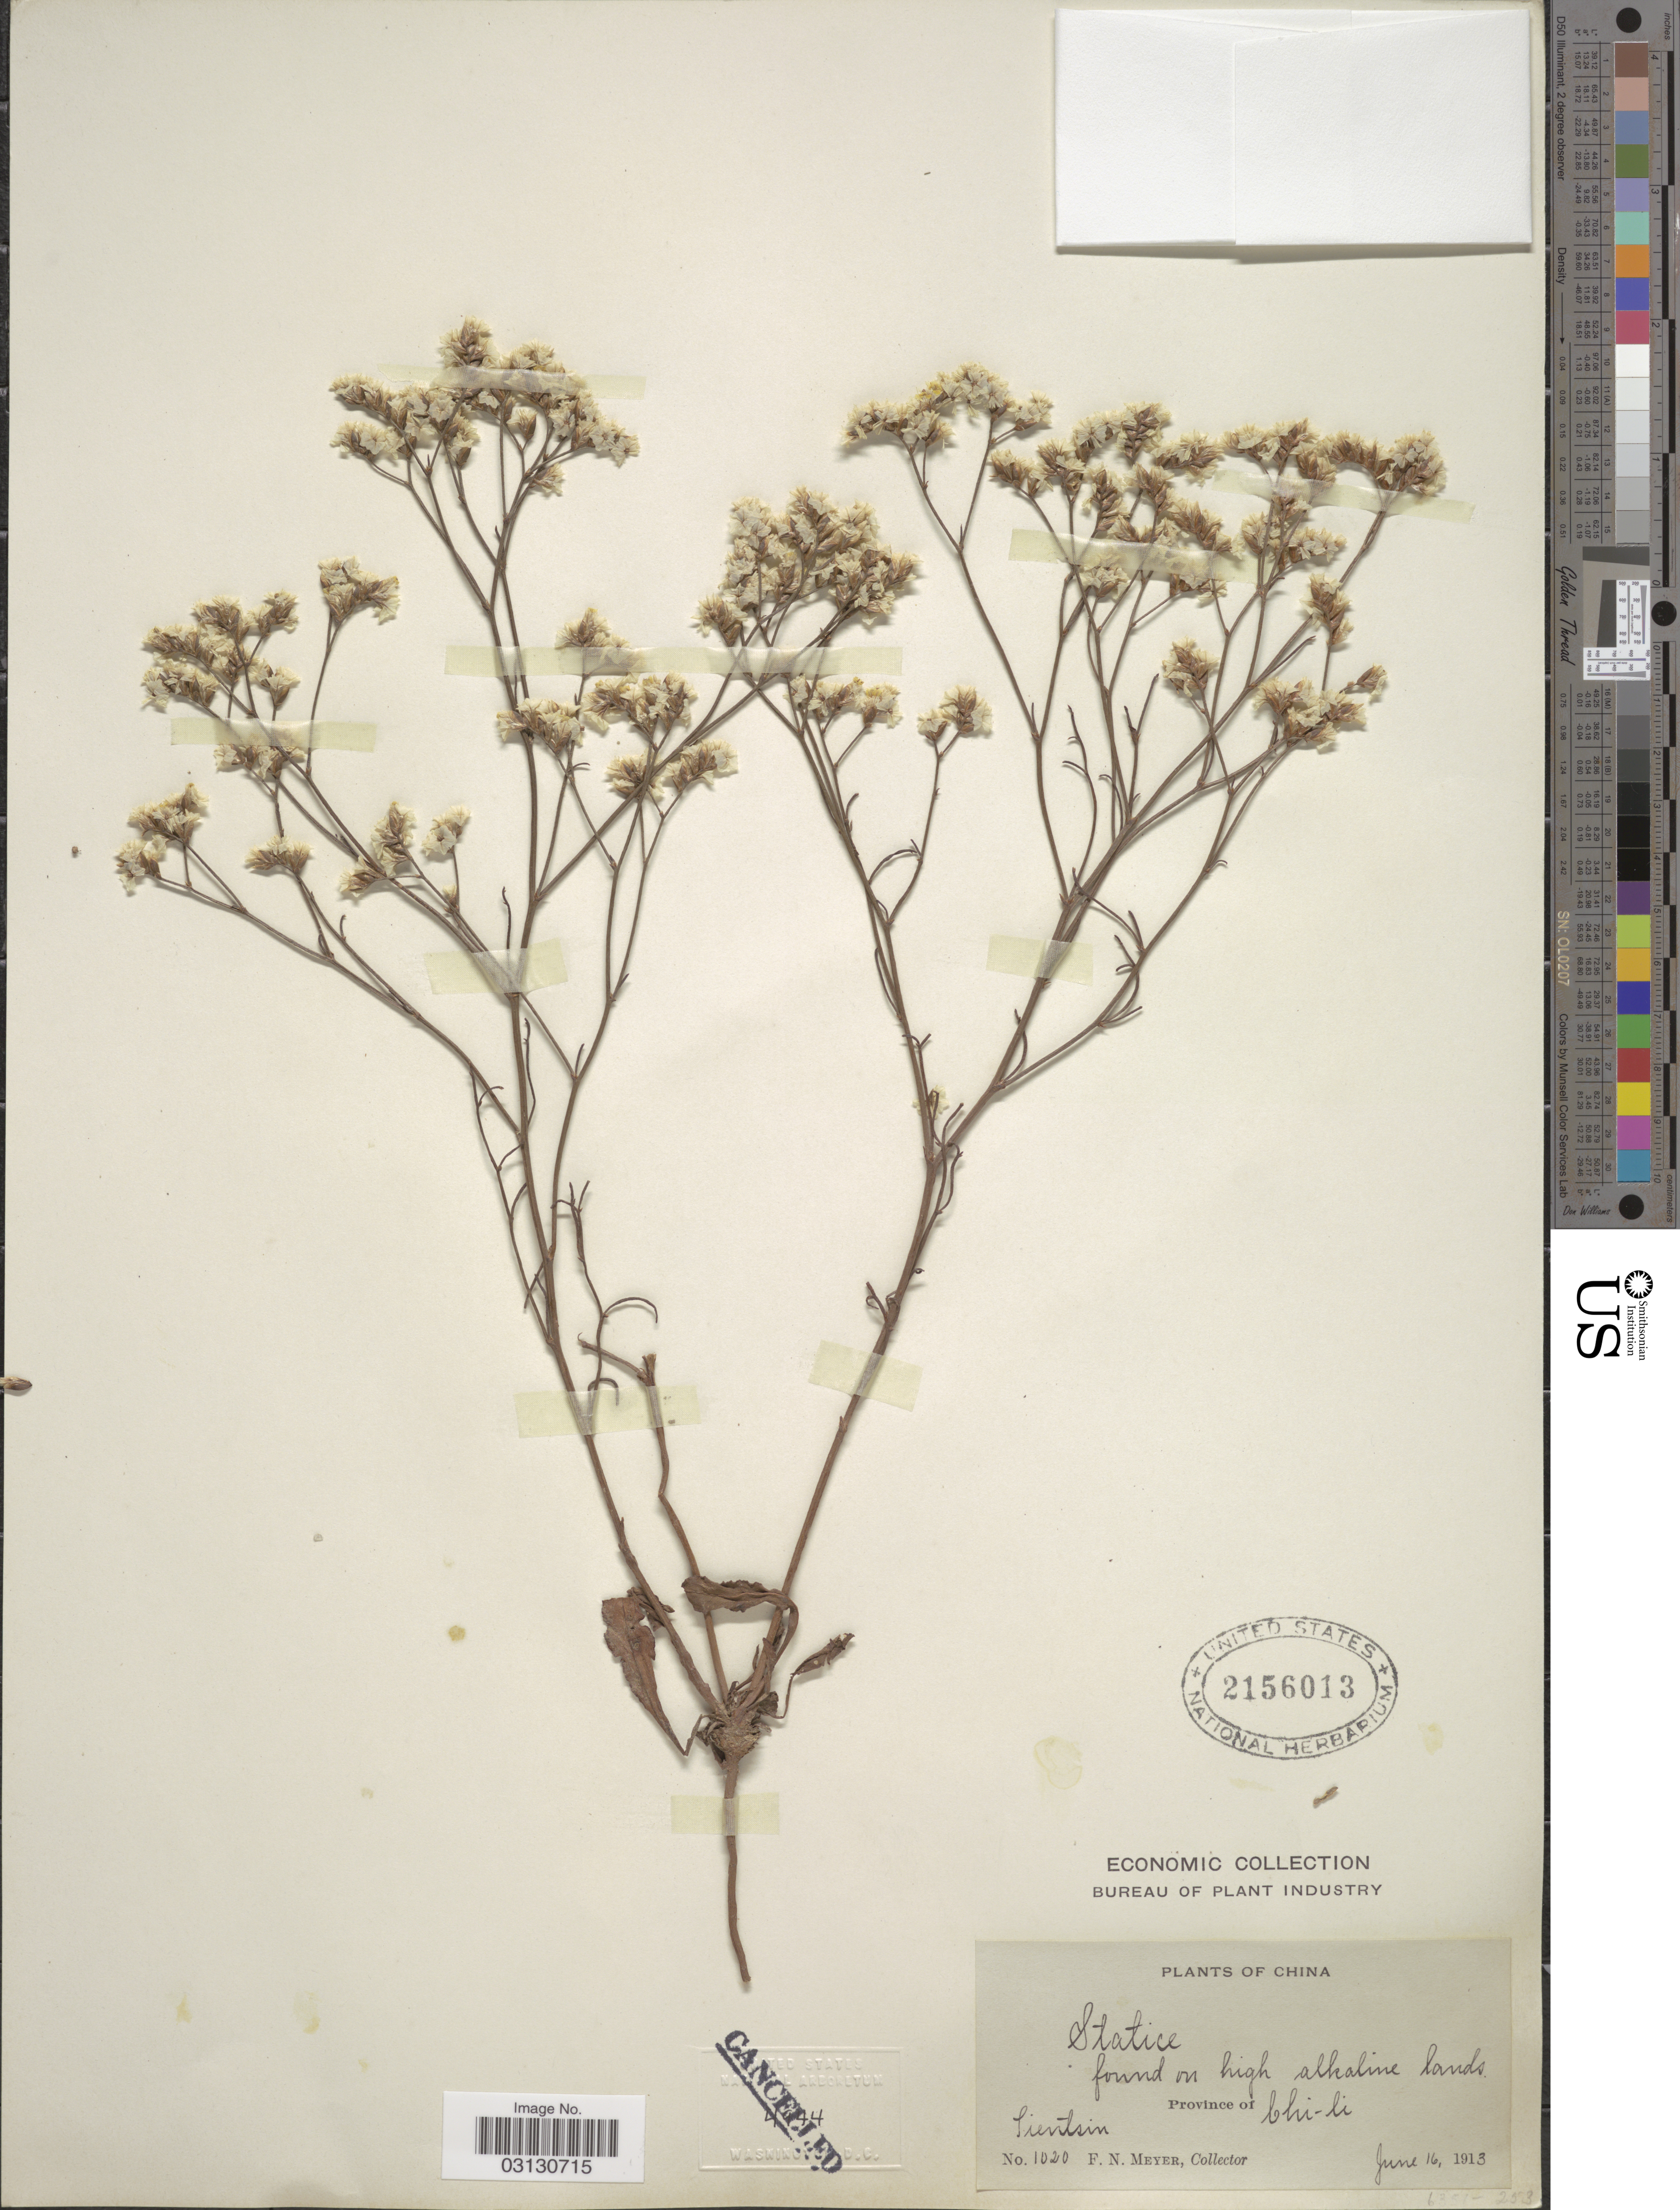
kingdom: Plantae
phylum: Tracheophyta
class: Magnoliopsida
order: Caryophyllales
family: Plumbaginaceae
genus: Limonium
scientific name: Limonium sinense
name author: (Girard) Kuntze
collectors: F. N. Meyer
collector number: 1020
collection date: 1913-06-16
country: China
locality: Province of Chi-li, Tientsin.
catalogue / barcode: US 2156013